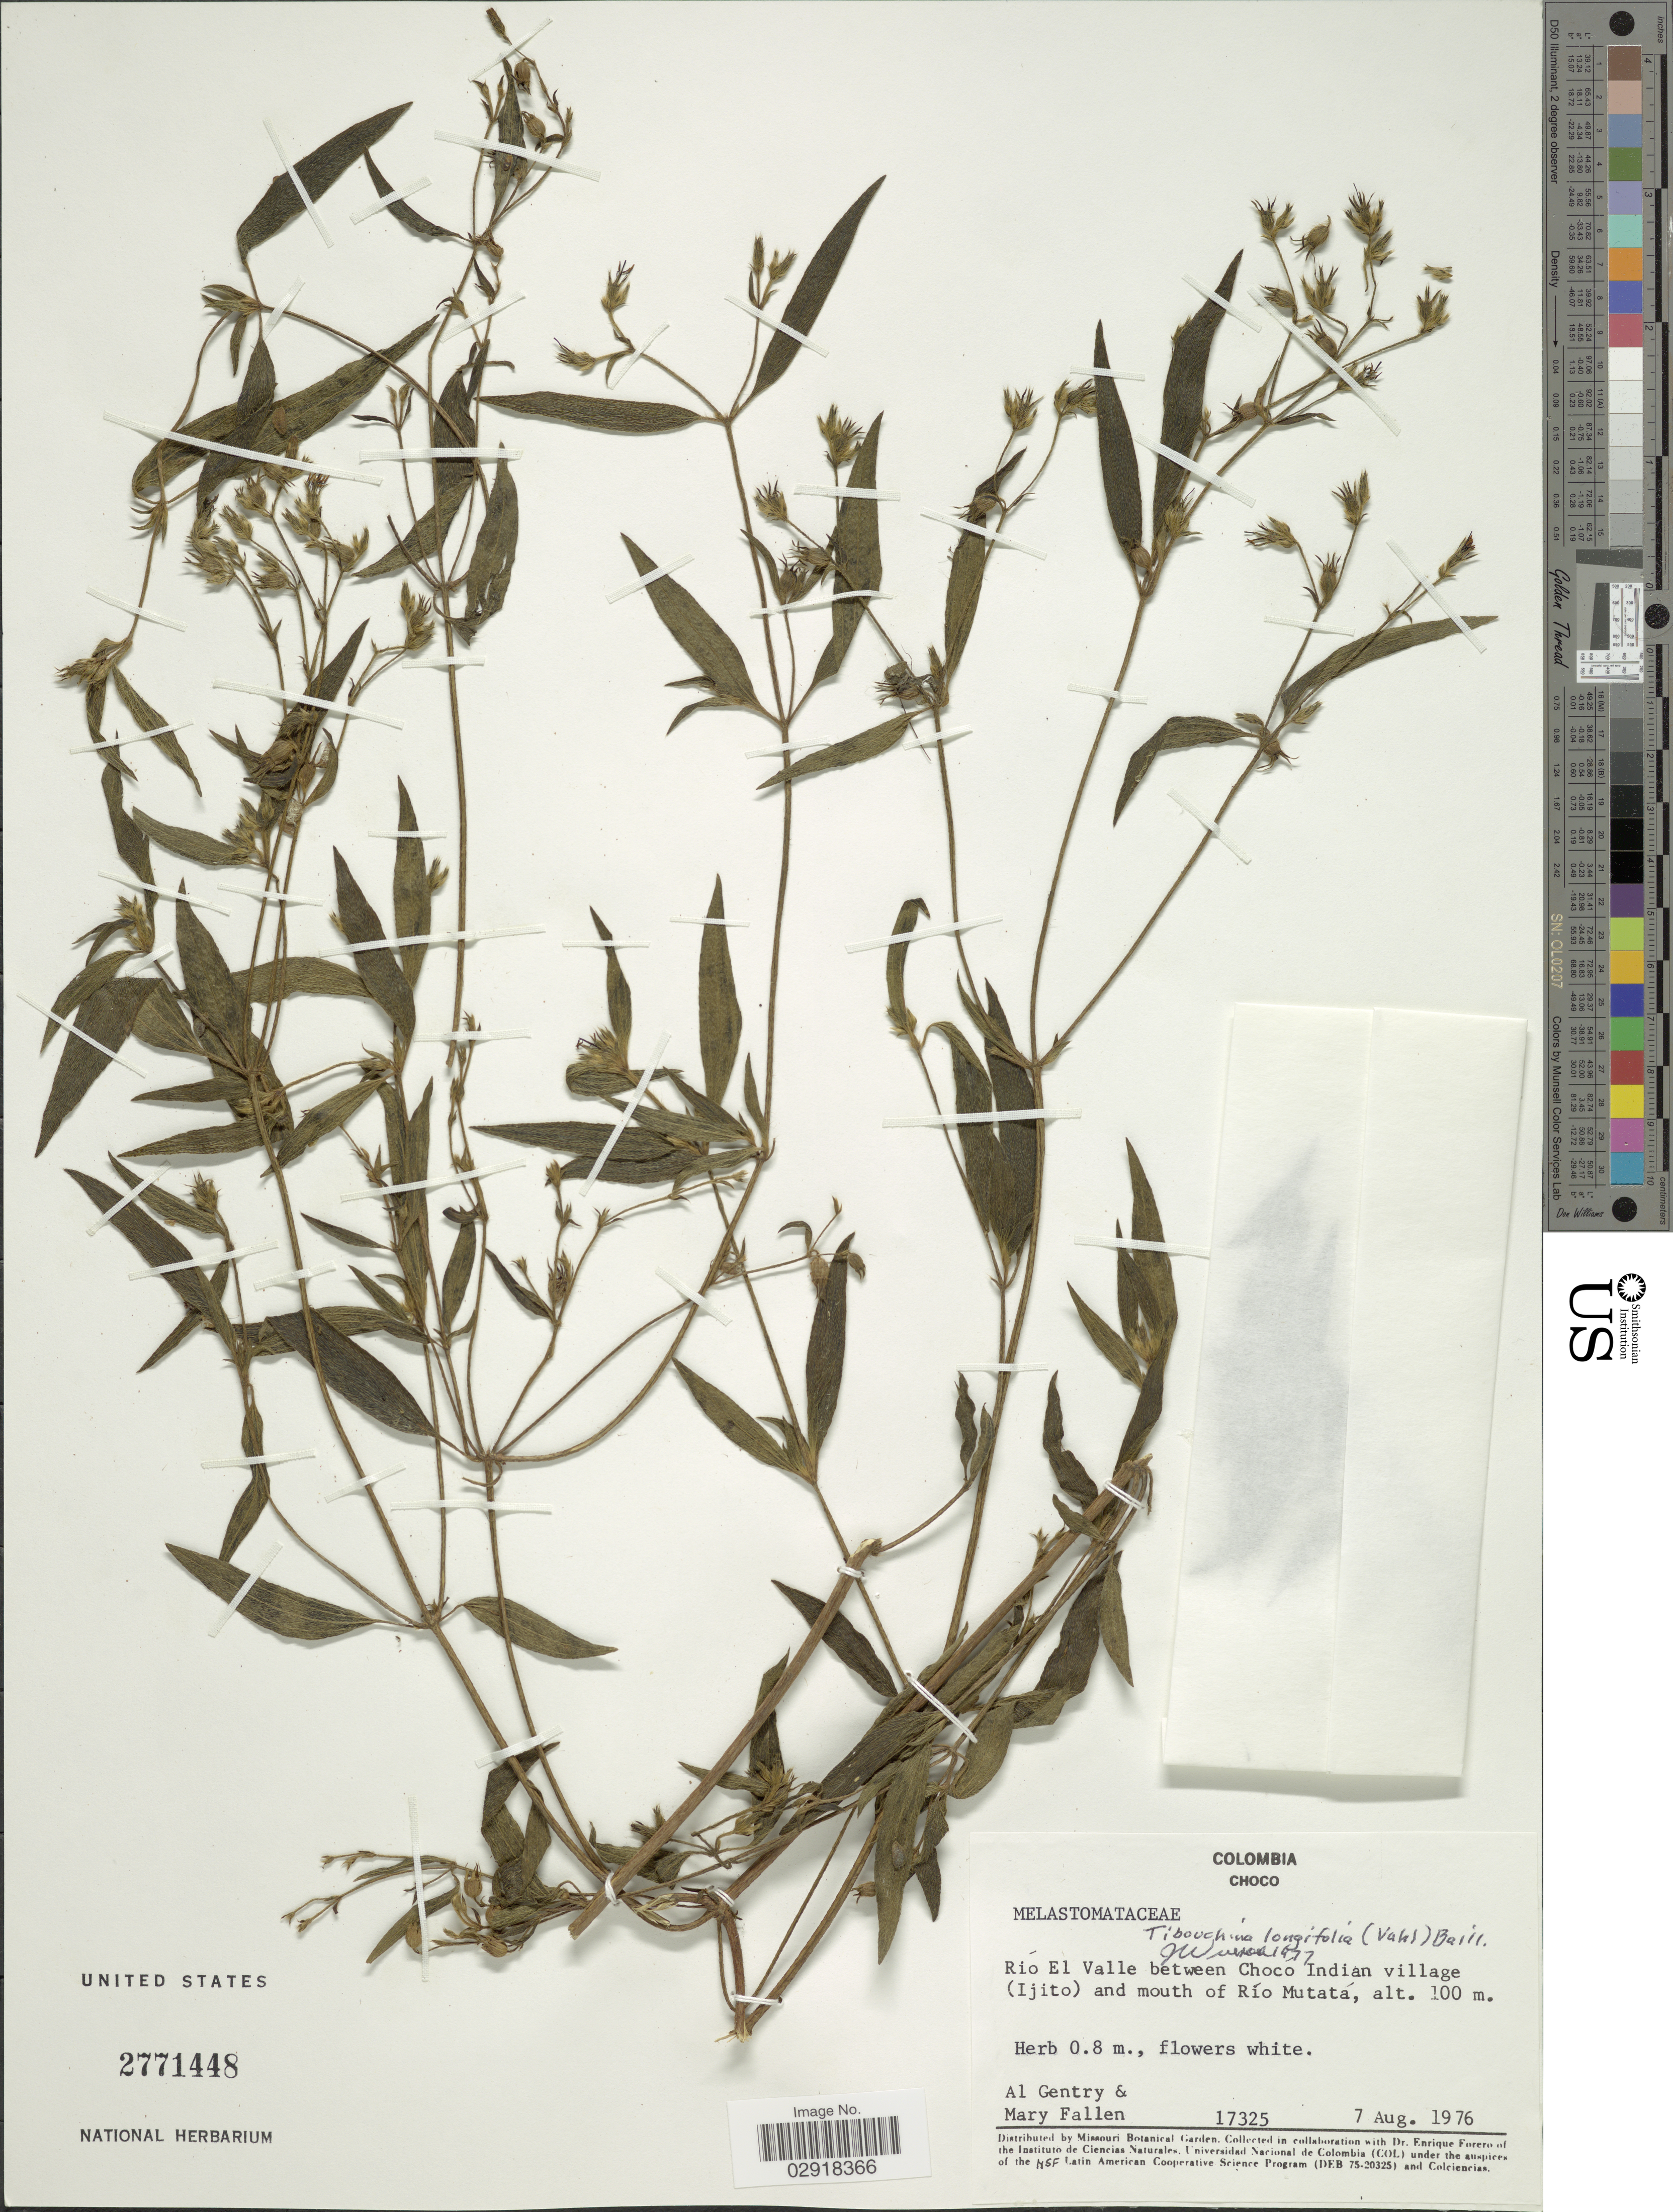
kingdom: Plantae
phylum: Tracheophyta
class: Magnoliopsida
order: Myrtales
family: Melastomataceae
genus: Chaetogastra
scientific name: Chaetogastra longifolia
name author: (Vahl) DC.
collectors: A. H. Gentry & M. Fallen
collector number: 17325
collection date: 1976-08-07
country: Colombia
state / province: Chocó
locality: Río El Valle between Choco Indian village (Ijito) and mouth of Río Mutatá.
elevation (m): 100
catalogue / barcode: US 2771448